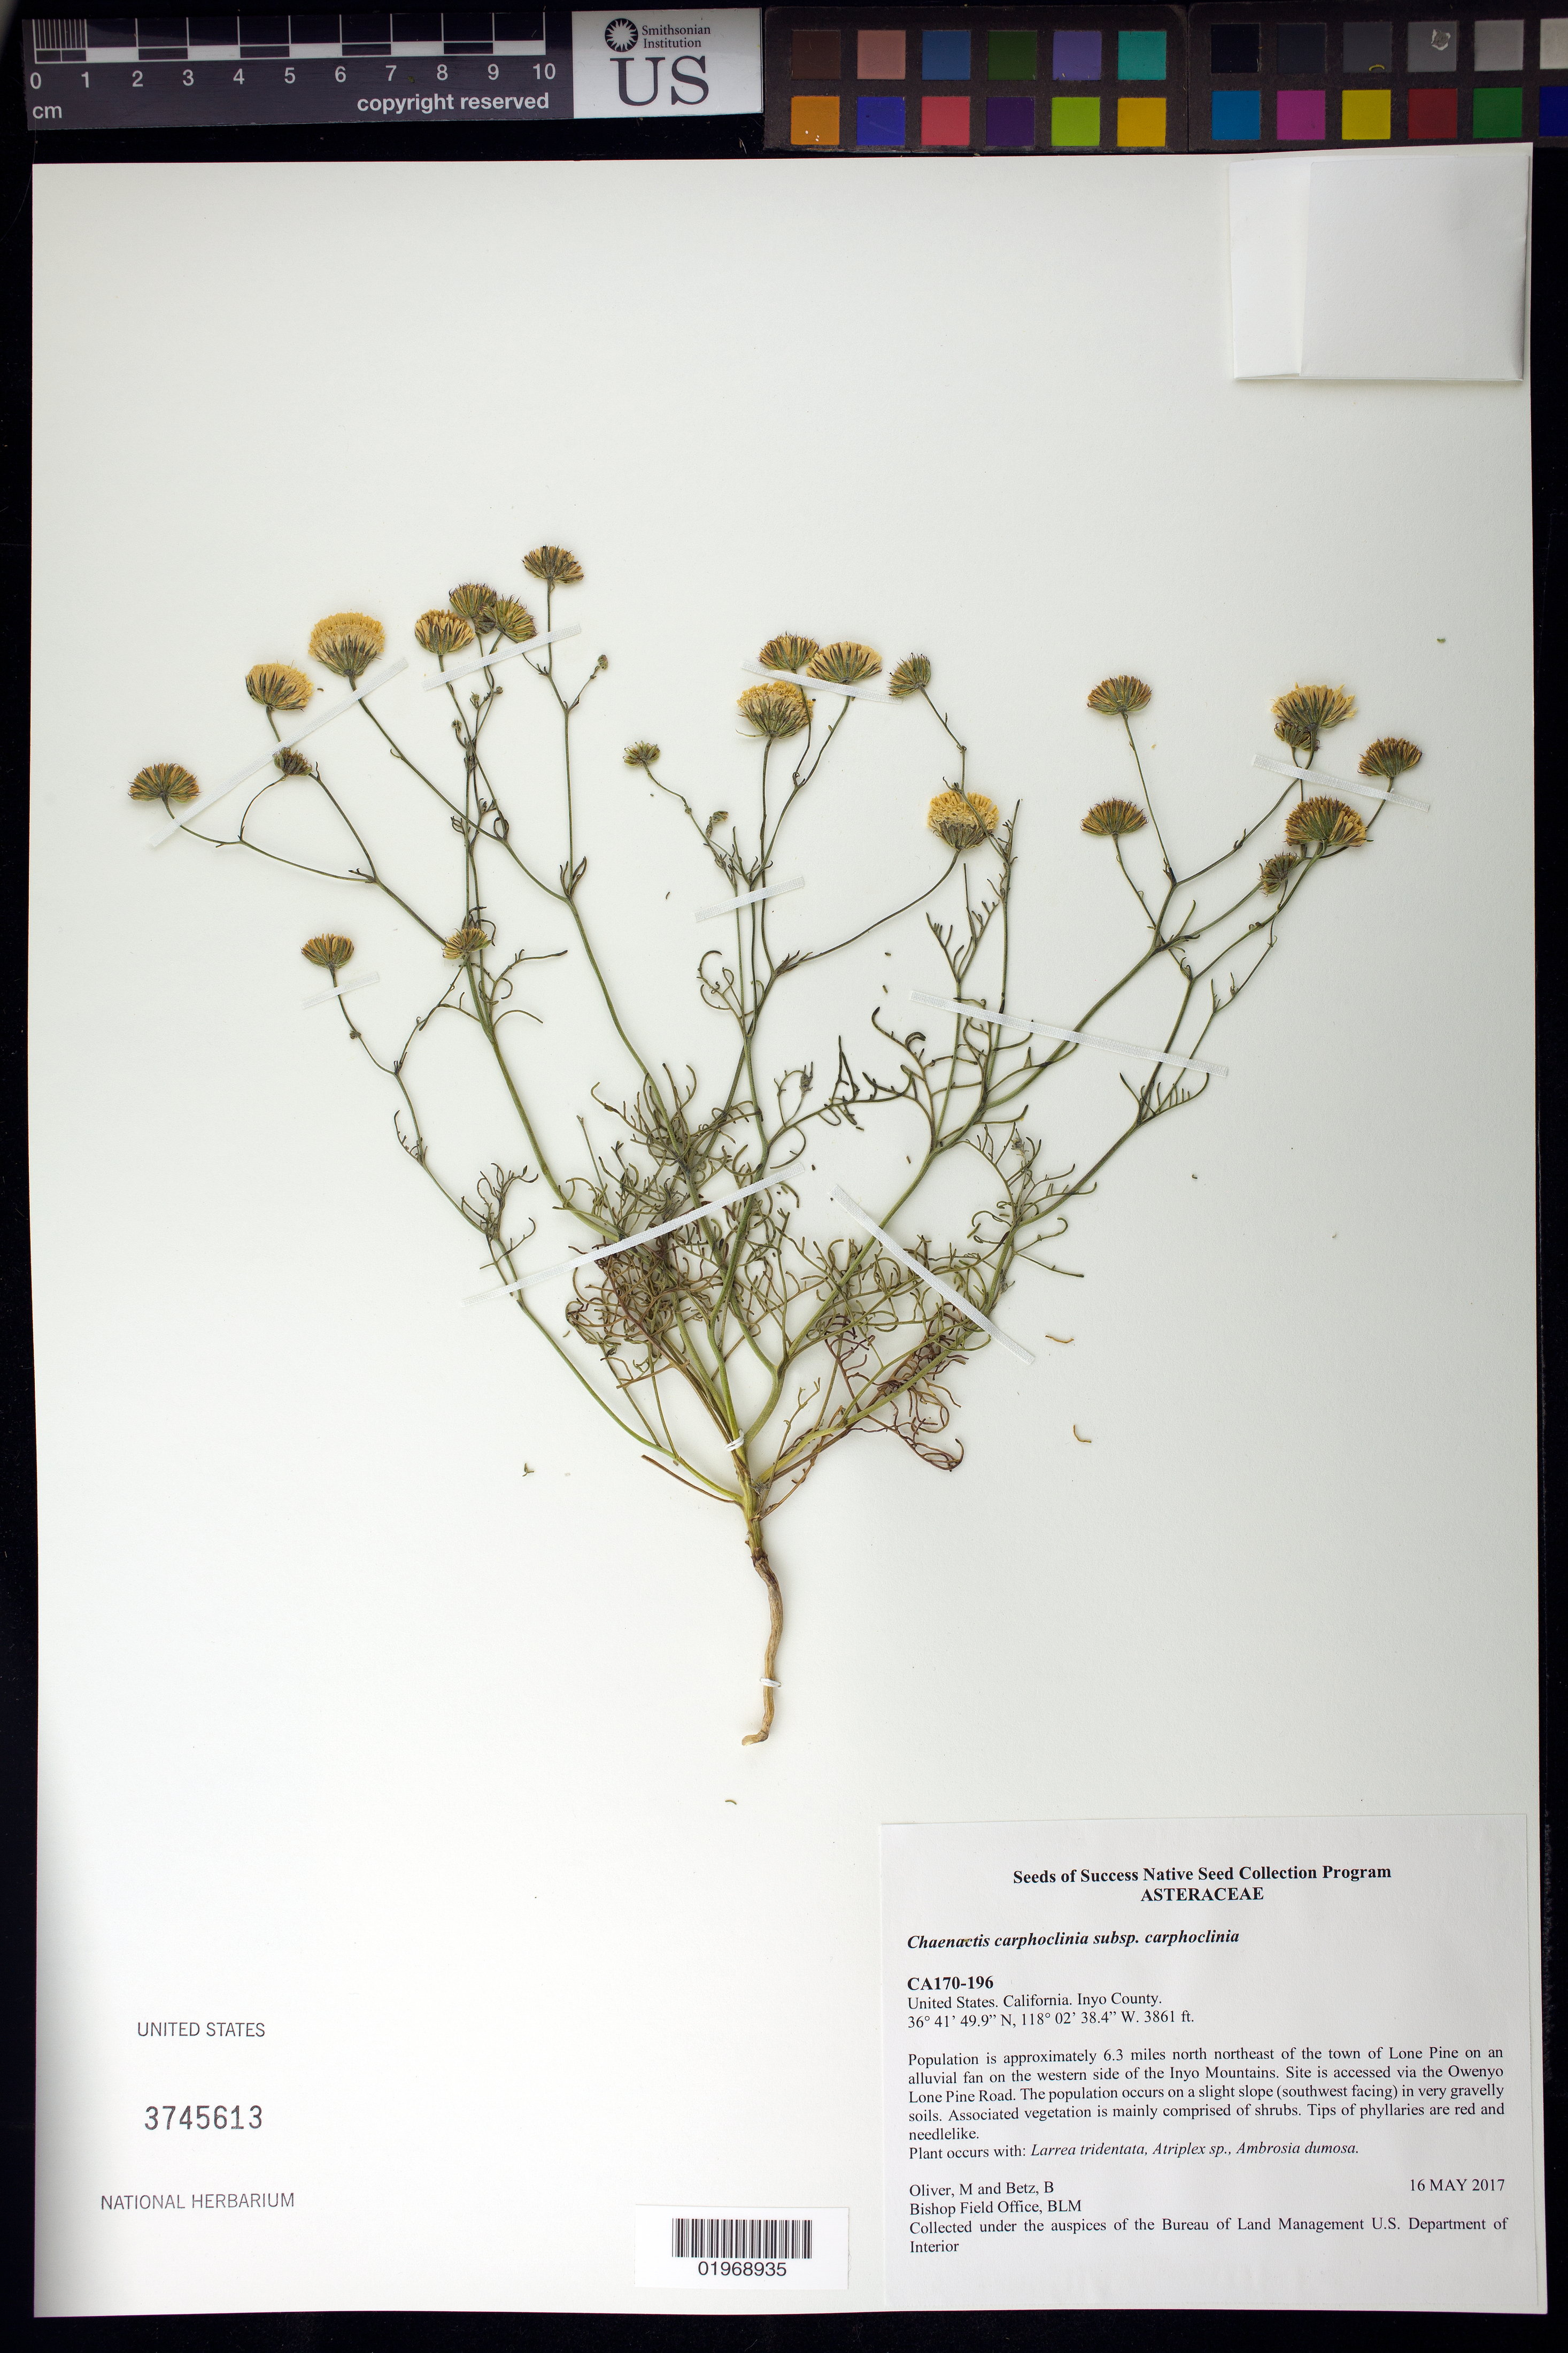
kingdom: Plantae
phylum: Tracheophyta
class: Magnoliopsida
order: Asterales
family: Asteraceae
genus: Chaenactis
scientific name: Chaenactis carphoclinia var. carphoclinia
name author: A. Gray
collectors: M. Oliver & B. Betz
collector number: CA170-196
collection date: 2017-05-16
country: United States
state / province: California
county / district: Inyo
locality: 6.3 mi.NNE of Lone Pine, western side of Inyo Mts.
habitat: Gravely soils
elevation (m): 1177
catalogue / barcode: US 3745613